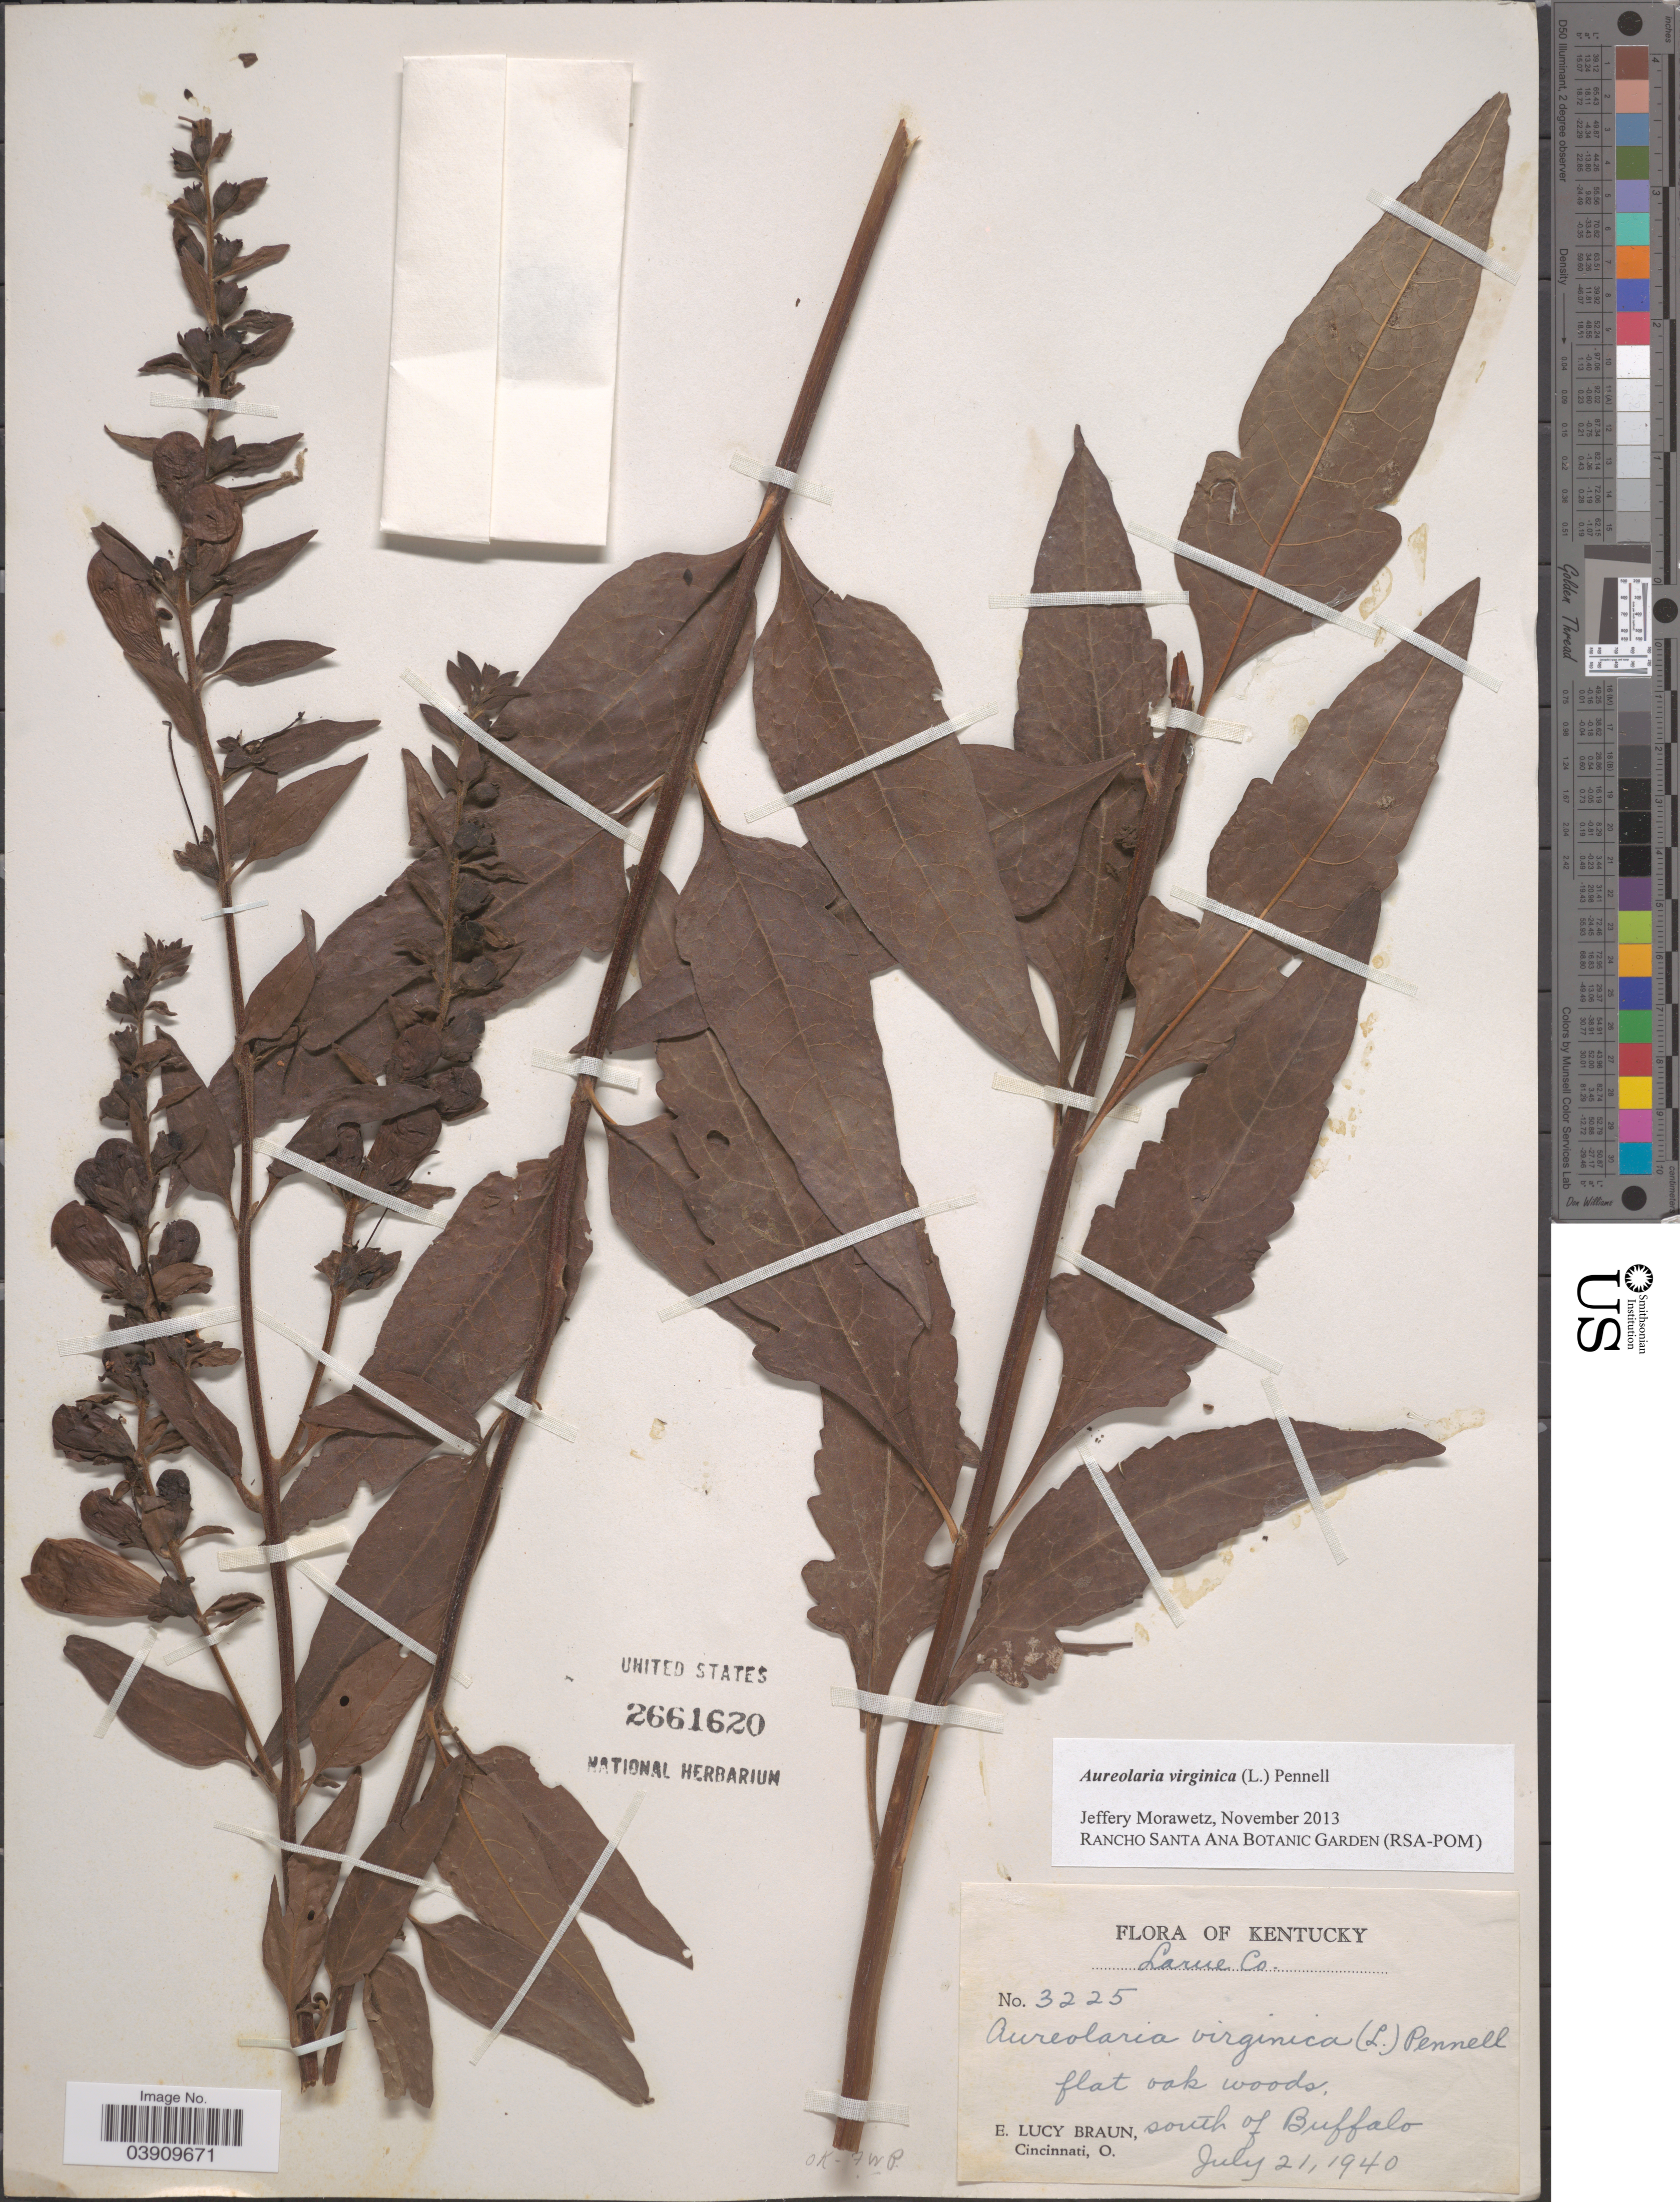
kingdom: Plantae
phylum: Tracheophyta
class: Magnoliopsida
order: Lamiales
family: Orobanchaceae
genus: Aureolaria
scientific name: Aureolaria virginica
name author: (L.) Pennell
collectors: E. L. Braun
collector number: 3225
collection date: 1940-07-21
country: United States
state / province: Kentucky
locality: Larrne Co. South of Buffalo.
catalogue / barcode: US 2661620